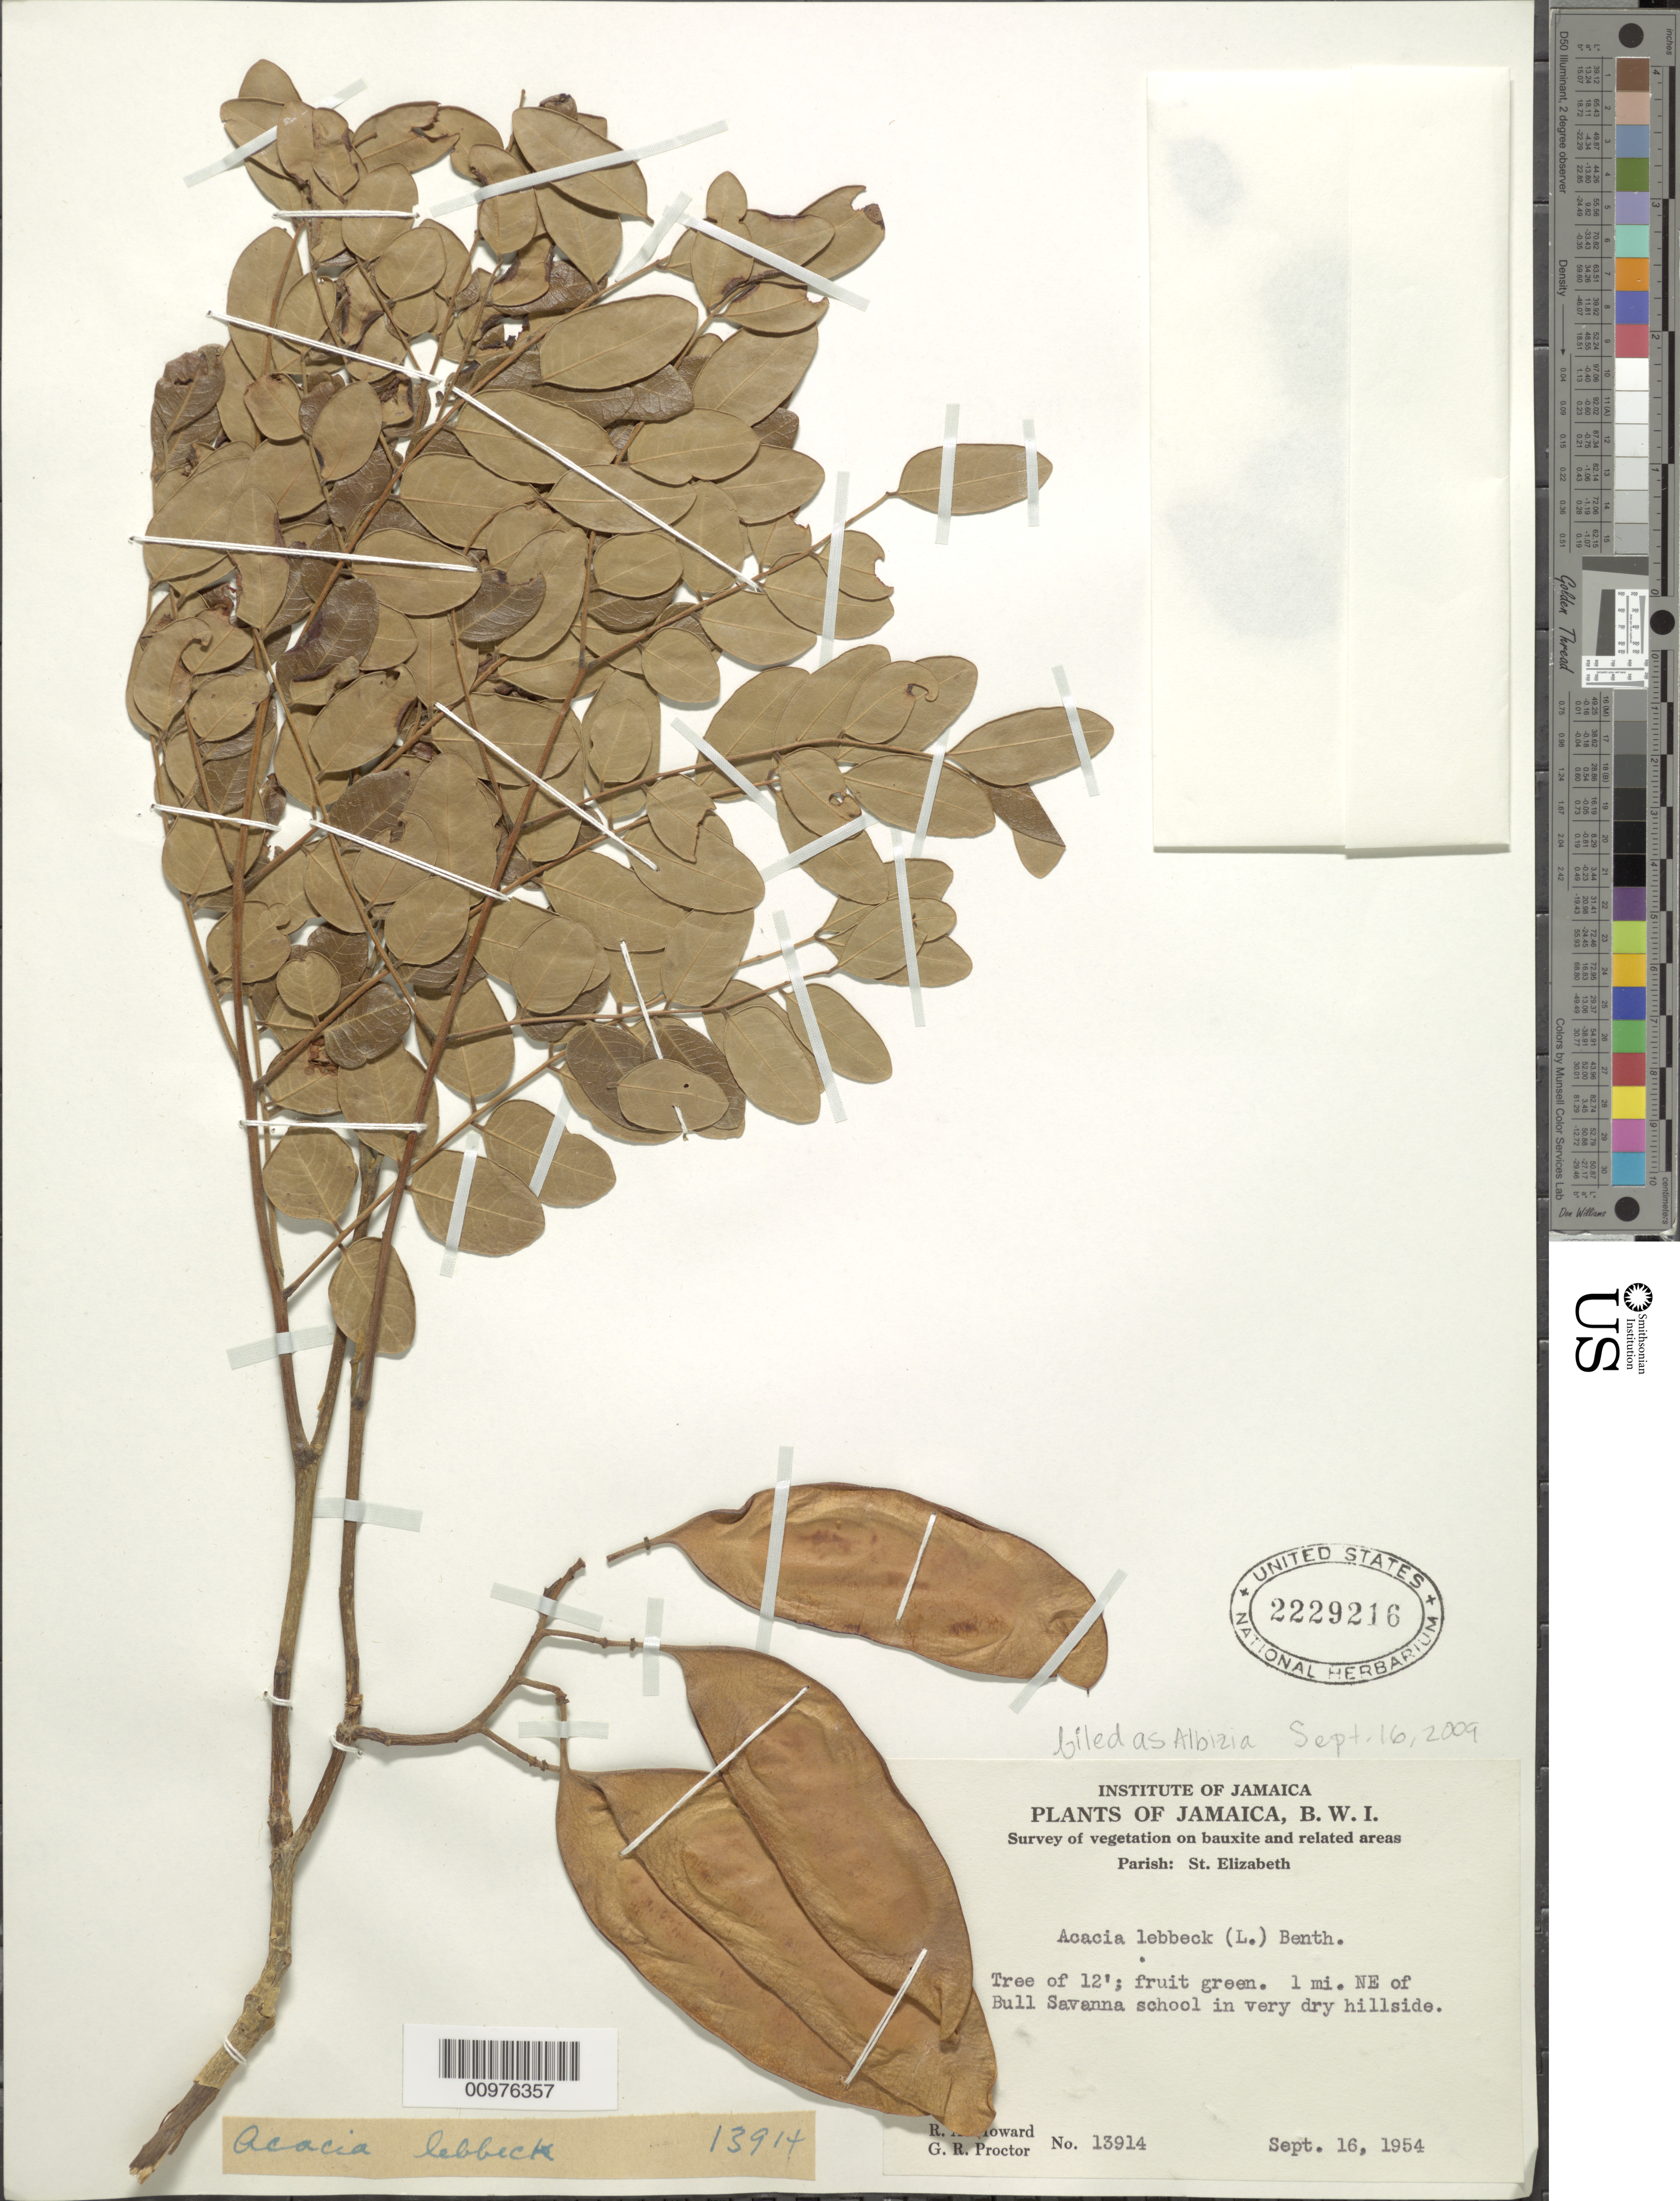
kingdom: Plantae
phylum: Tracheophyta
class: Magnoliopsida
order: Fabales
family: Fabaceae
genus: Albizia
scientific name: Albizia lebbeck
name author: (L.) Benth.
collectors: R. A. Howard & G. R. Proctor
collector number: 13914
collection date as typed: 16 Sep 1954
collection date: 1954-09-16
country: Jamaica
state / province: Saint Elizabeth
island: Jamaica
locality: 1 mi. NE of Bull Savana School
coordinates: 0 N, 0 E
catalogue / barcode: US 2229216